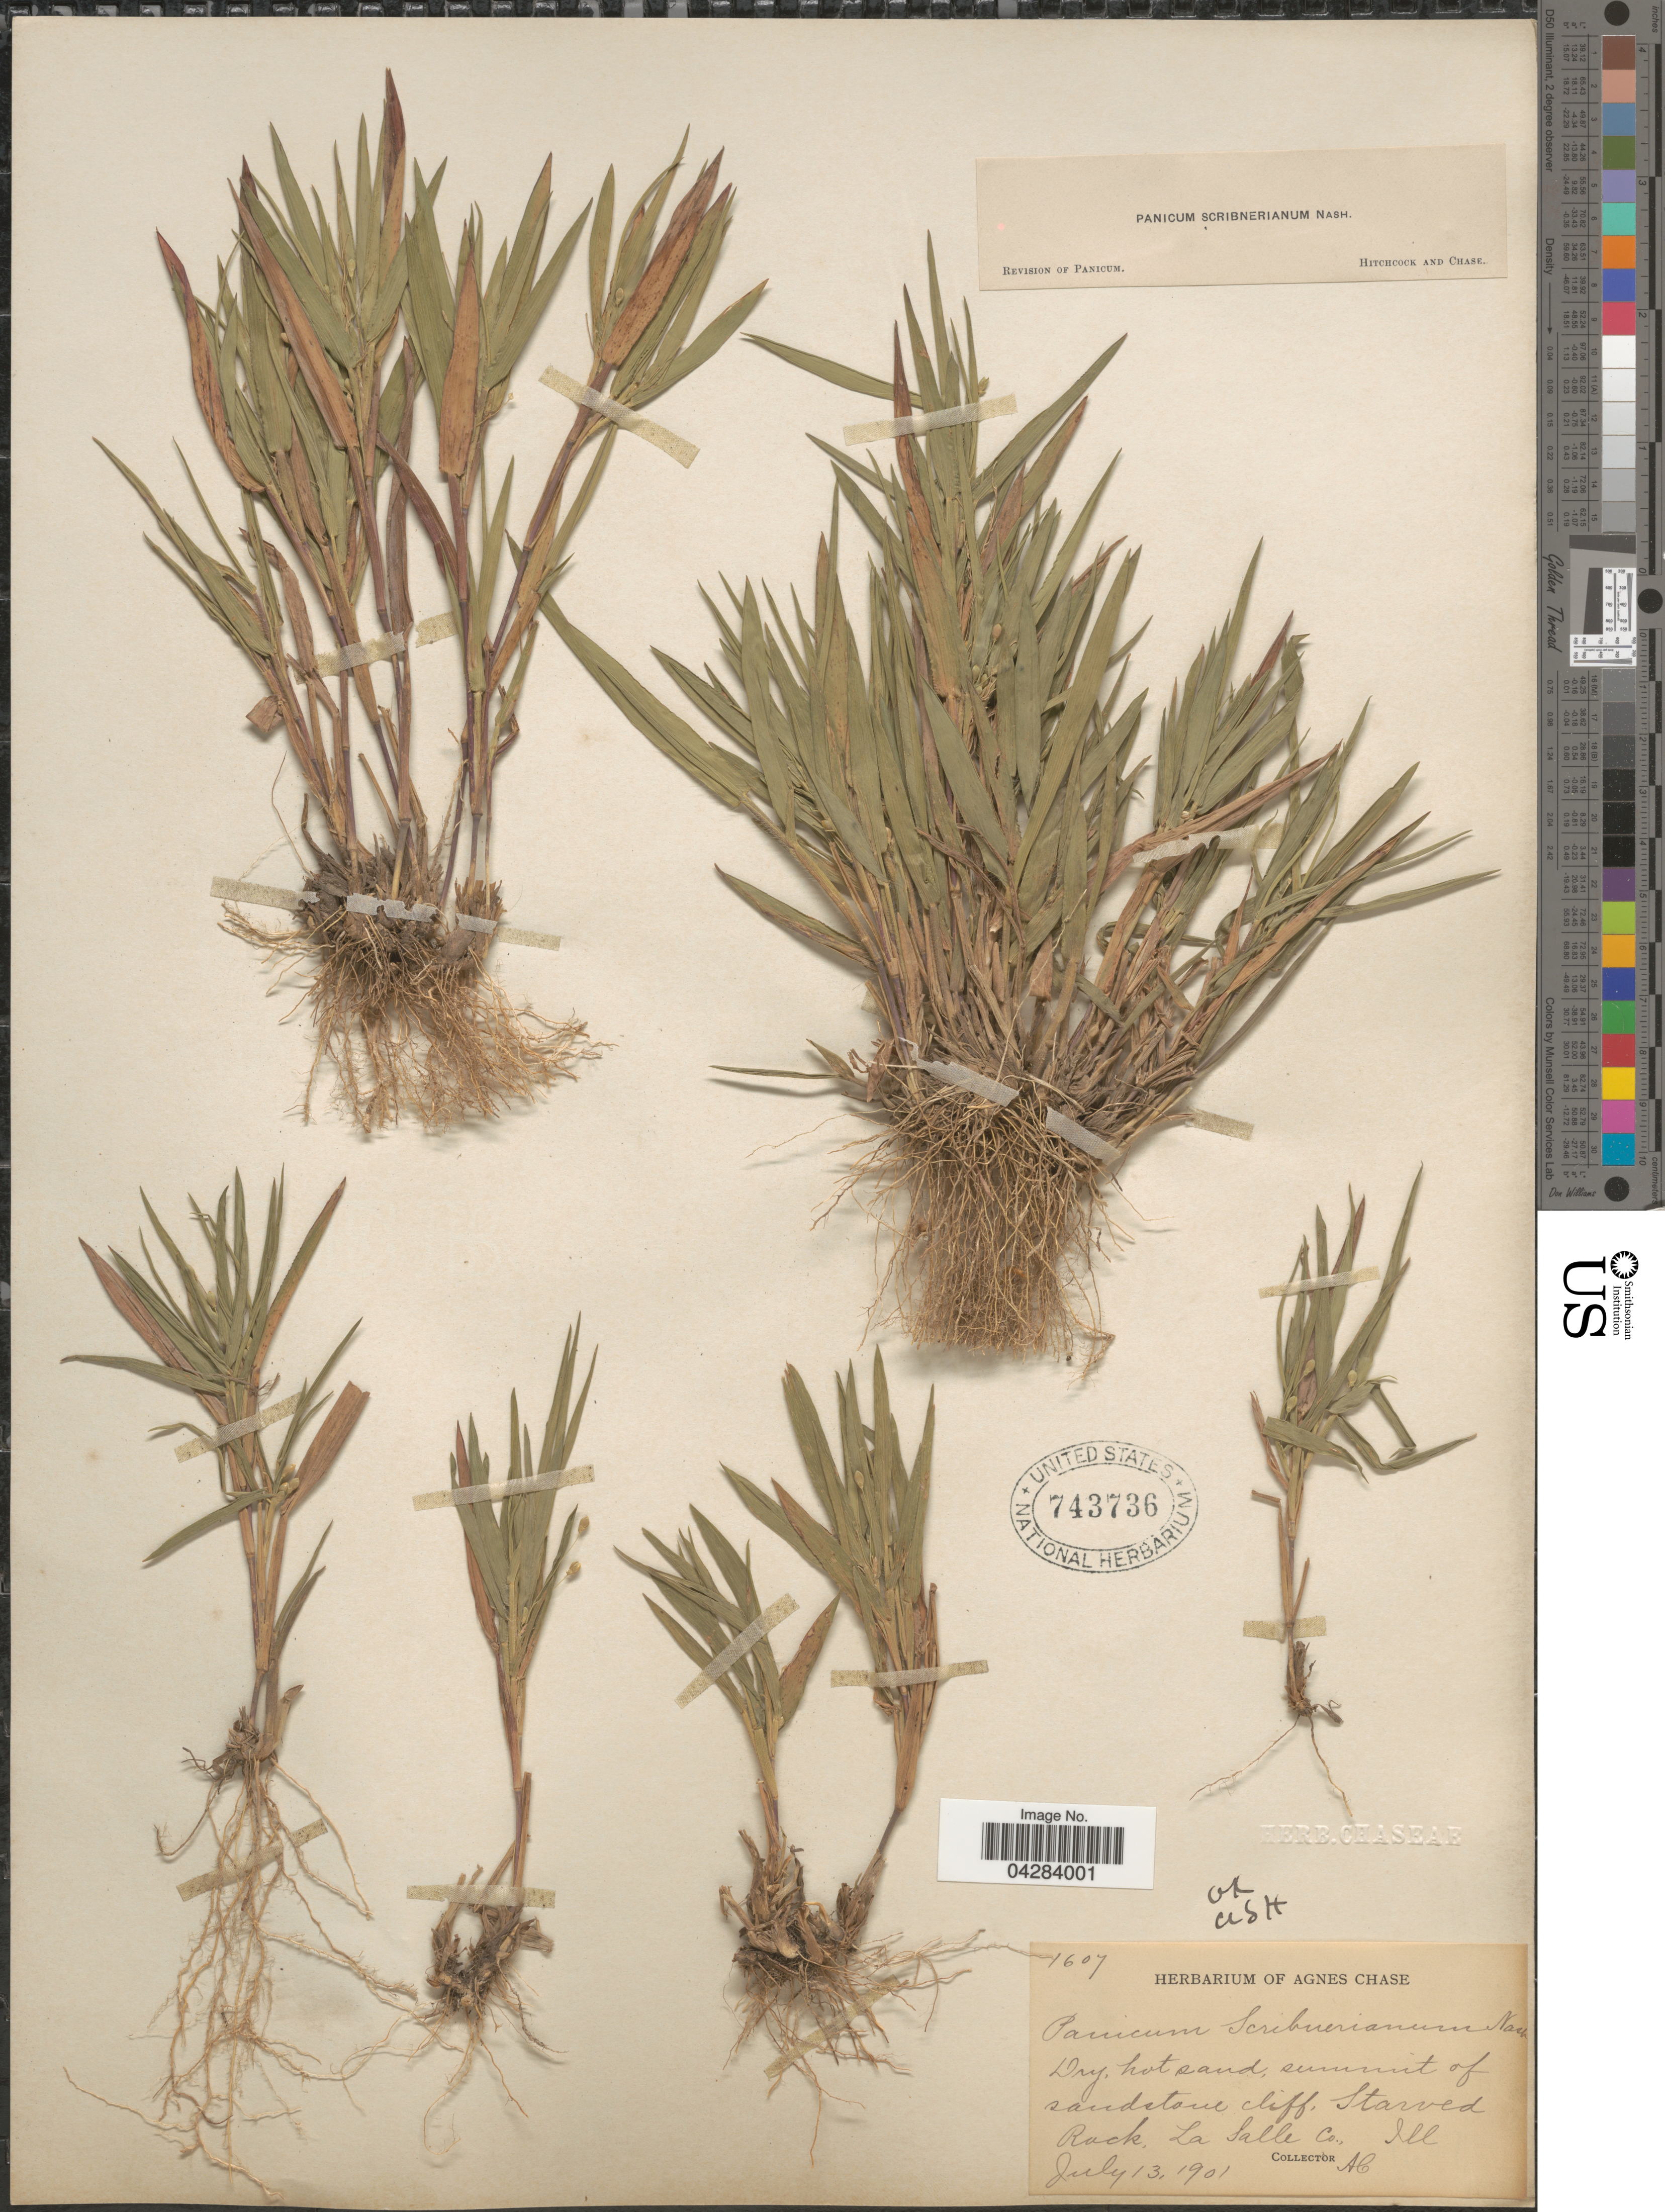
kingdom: Plantae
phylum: Tracheophyta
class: Liliopsida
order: Poales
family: Poaceae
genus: Dichanthelium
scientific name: Dichanthelium oligosanthes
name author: (Schult.) Gould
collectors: A. Chase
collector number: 1607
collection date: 1901-07-13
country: United States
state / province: Illinois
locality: Dry, hot sand, summit of sandstone cliff, Starved Rock, La Salle Co.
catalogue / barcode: US 743736